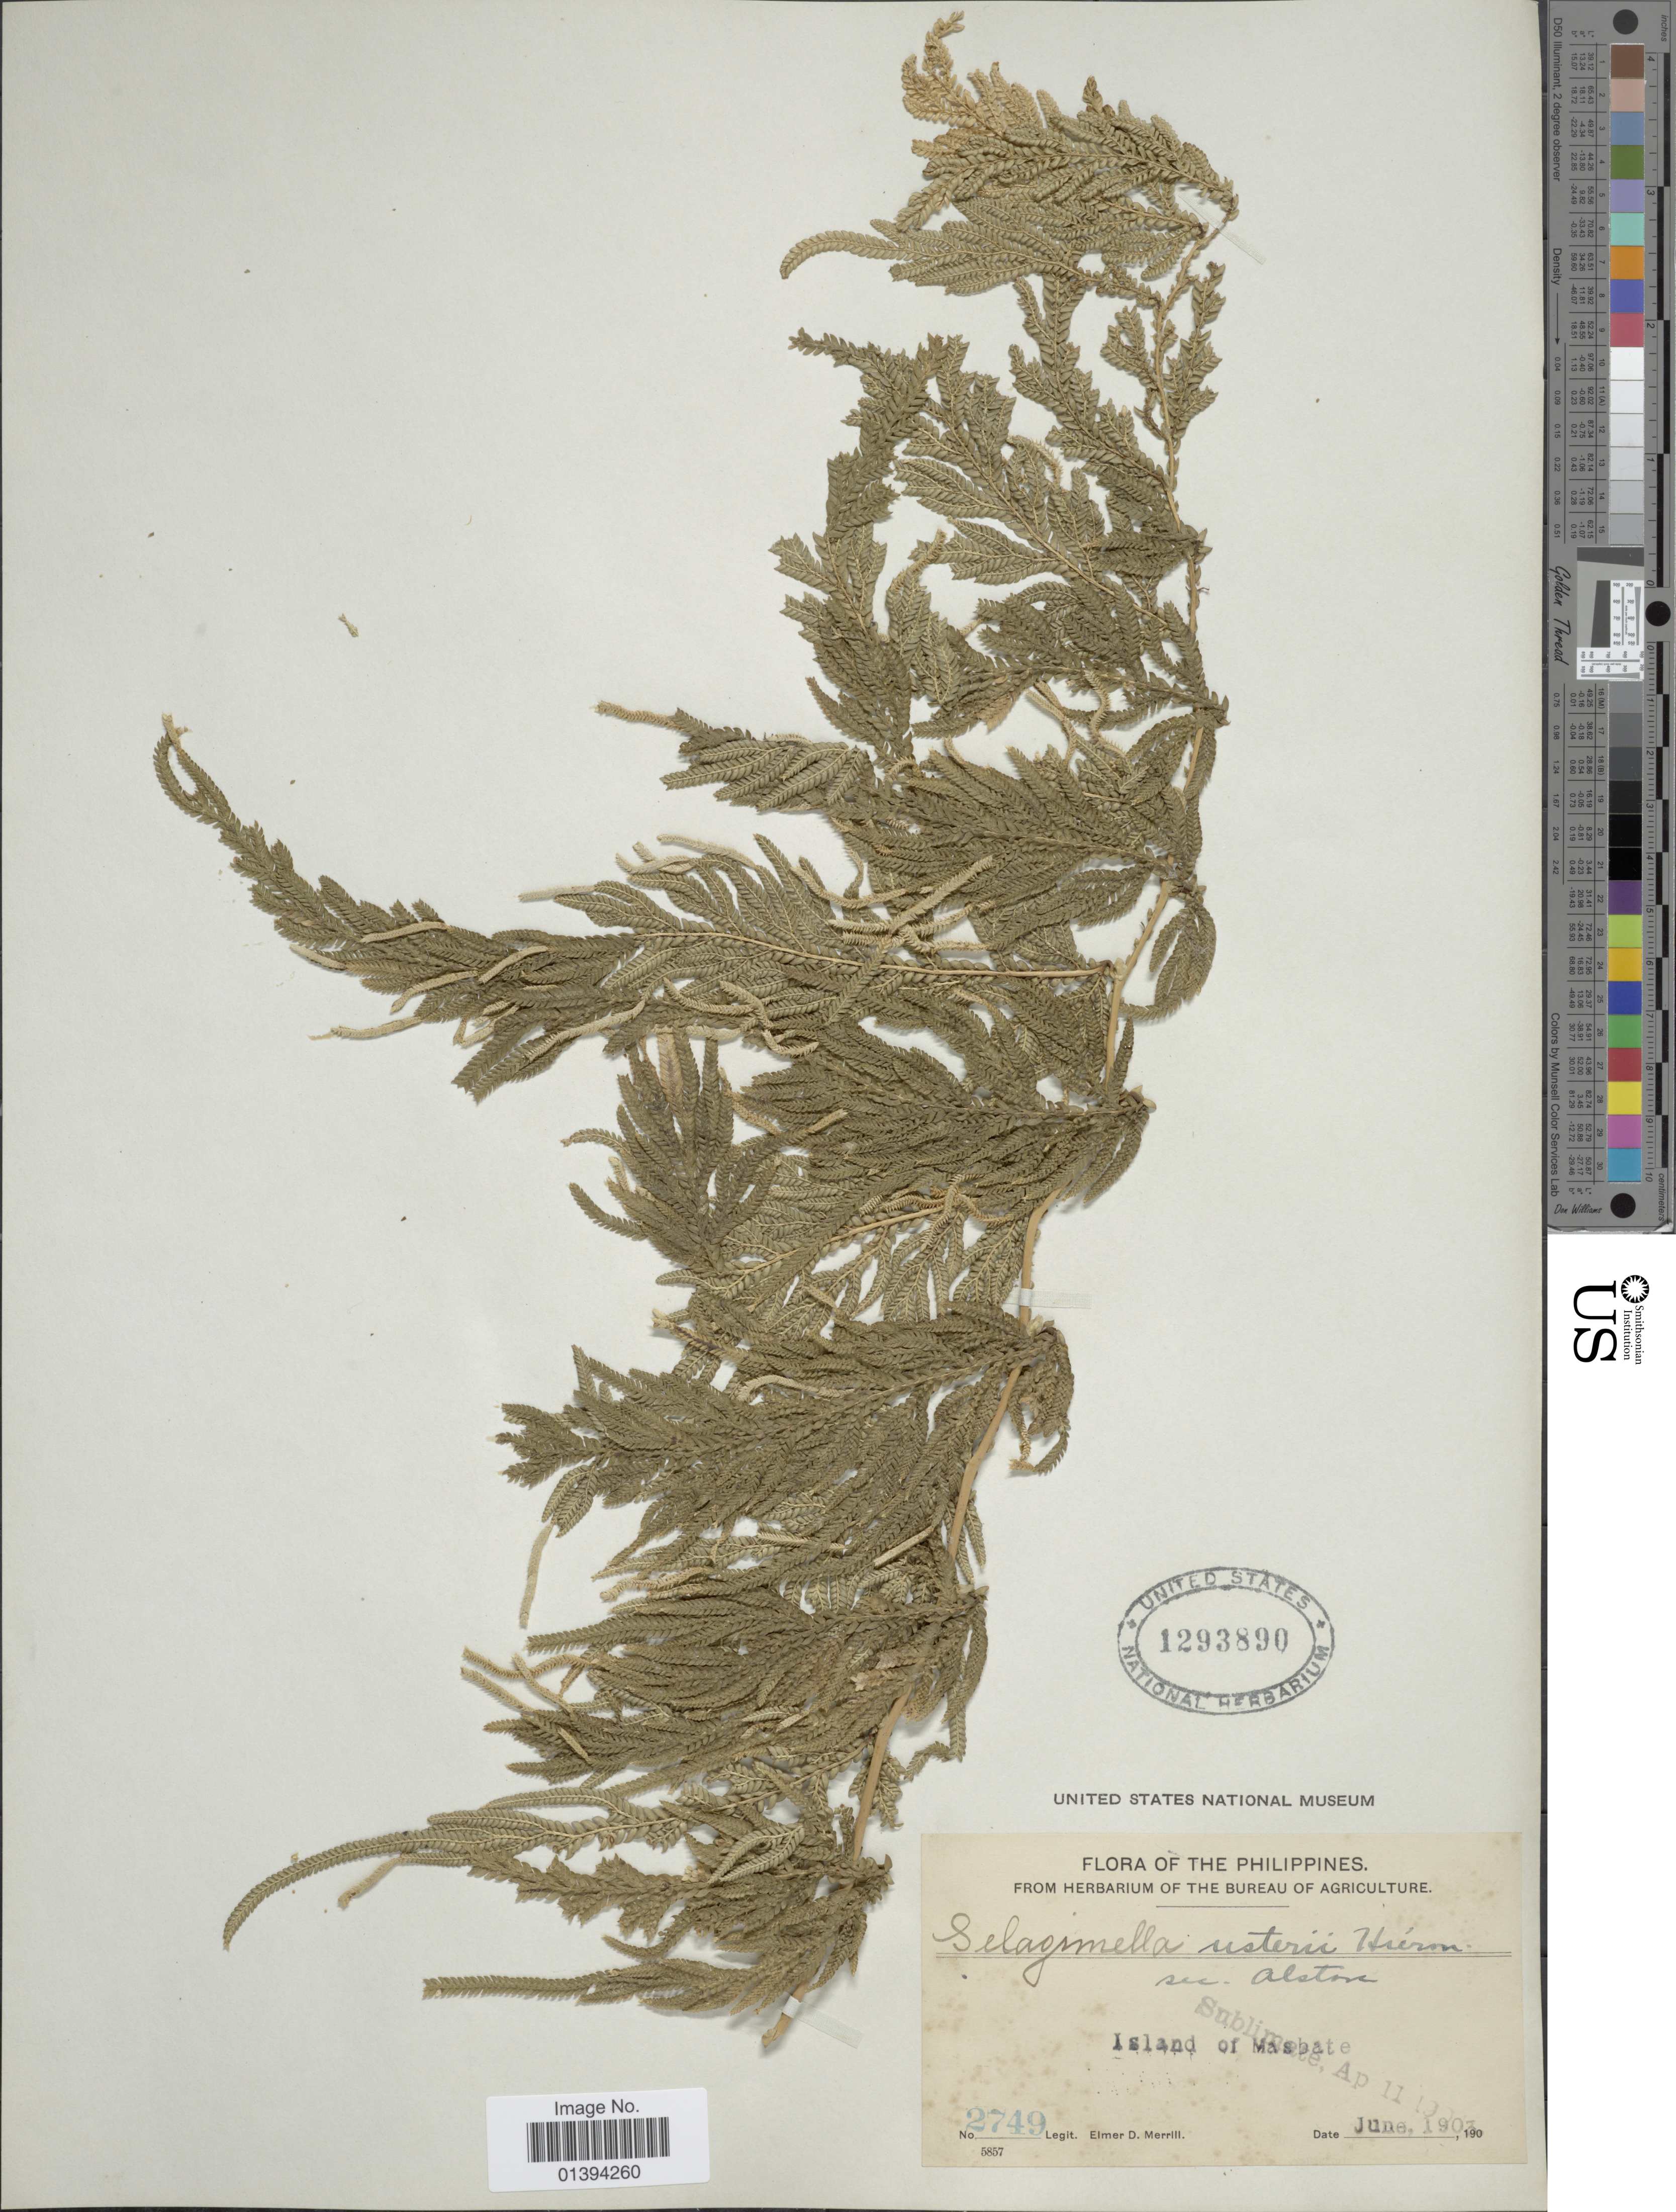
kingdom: Plantae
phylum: Tracheophyta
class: Lycopodiopsida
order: Selaginellales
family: Selaginellaceae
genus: Selaginella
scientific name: Selaginella usterii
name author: Hieron.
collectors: E. D. Merrill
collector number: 2749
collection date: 1903-06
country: Philippines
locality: Island of Masbate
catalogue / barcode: US 1293890